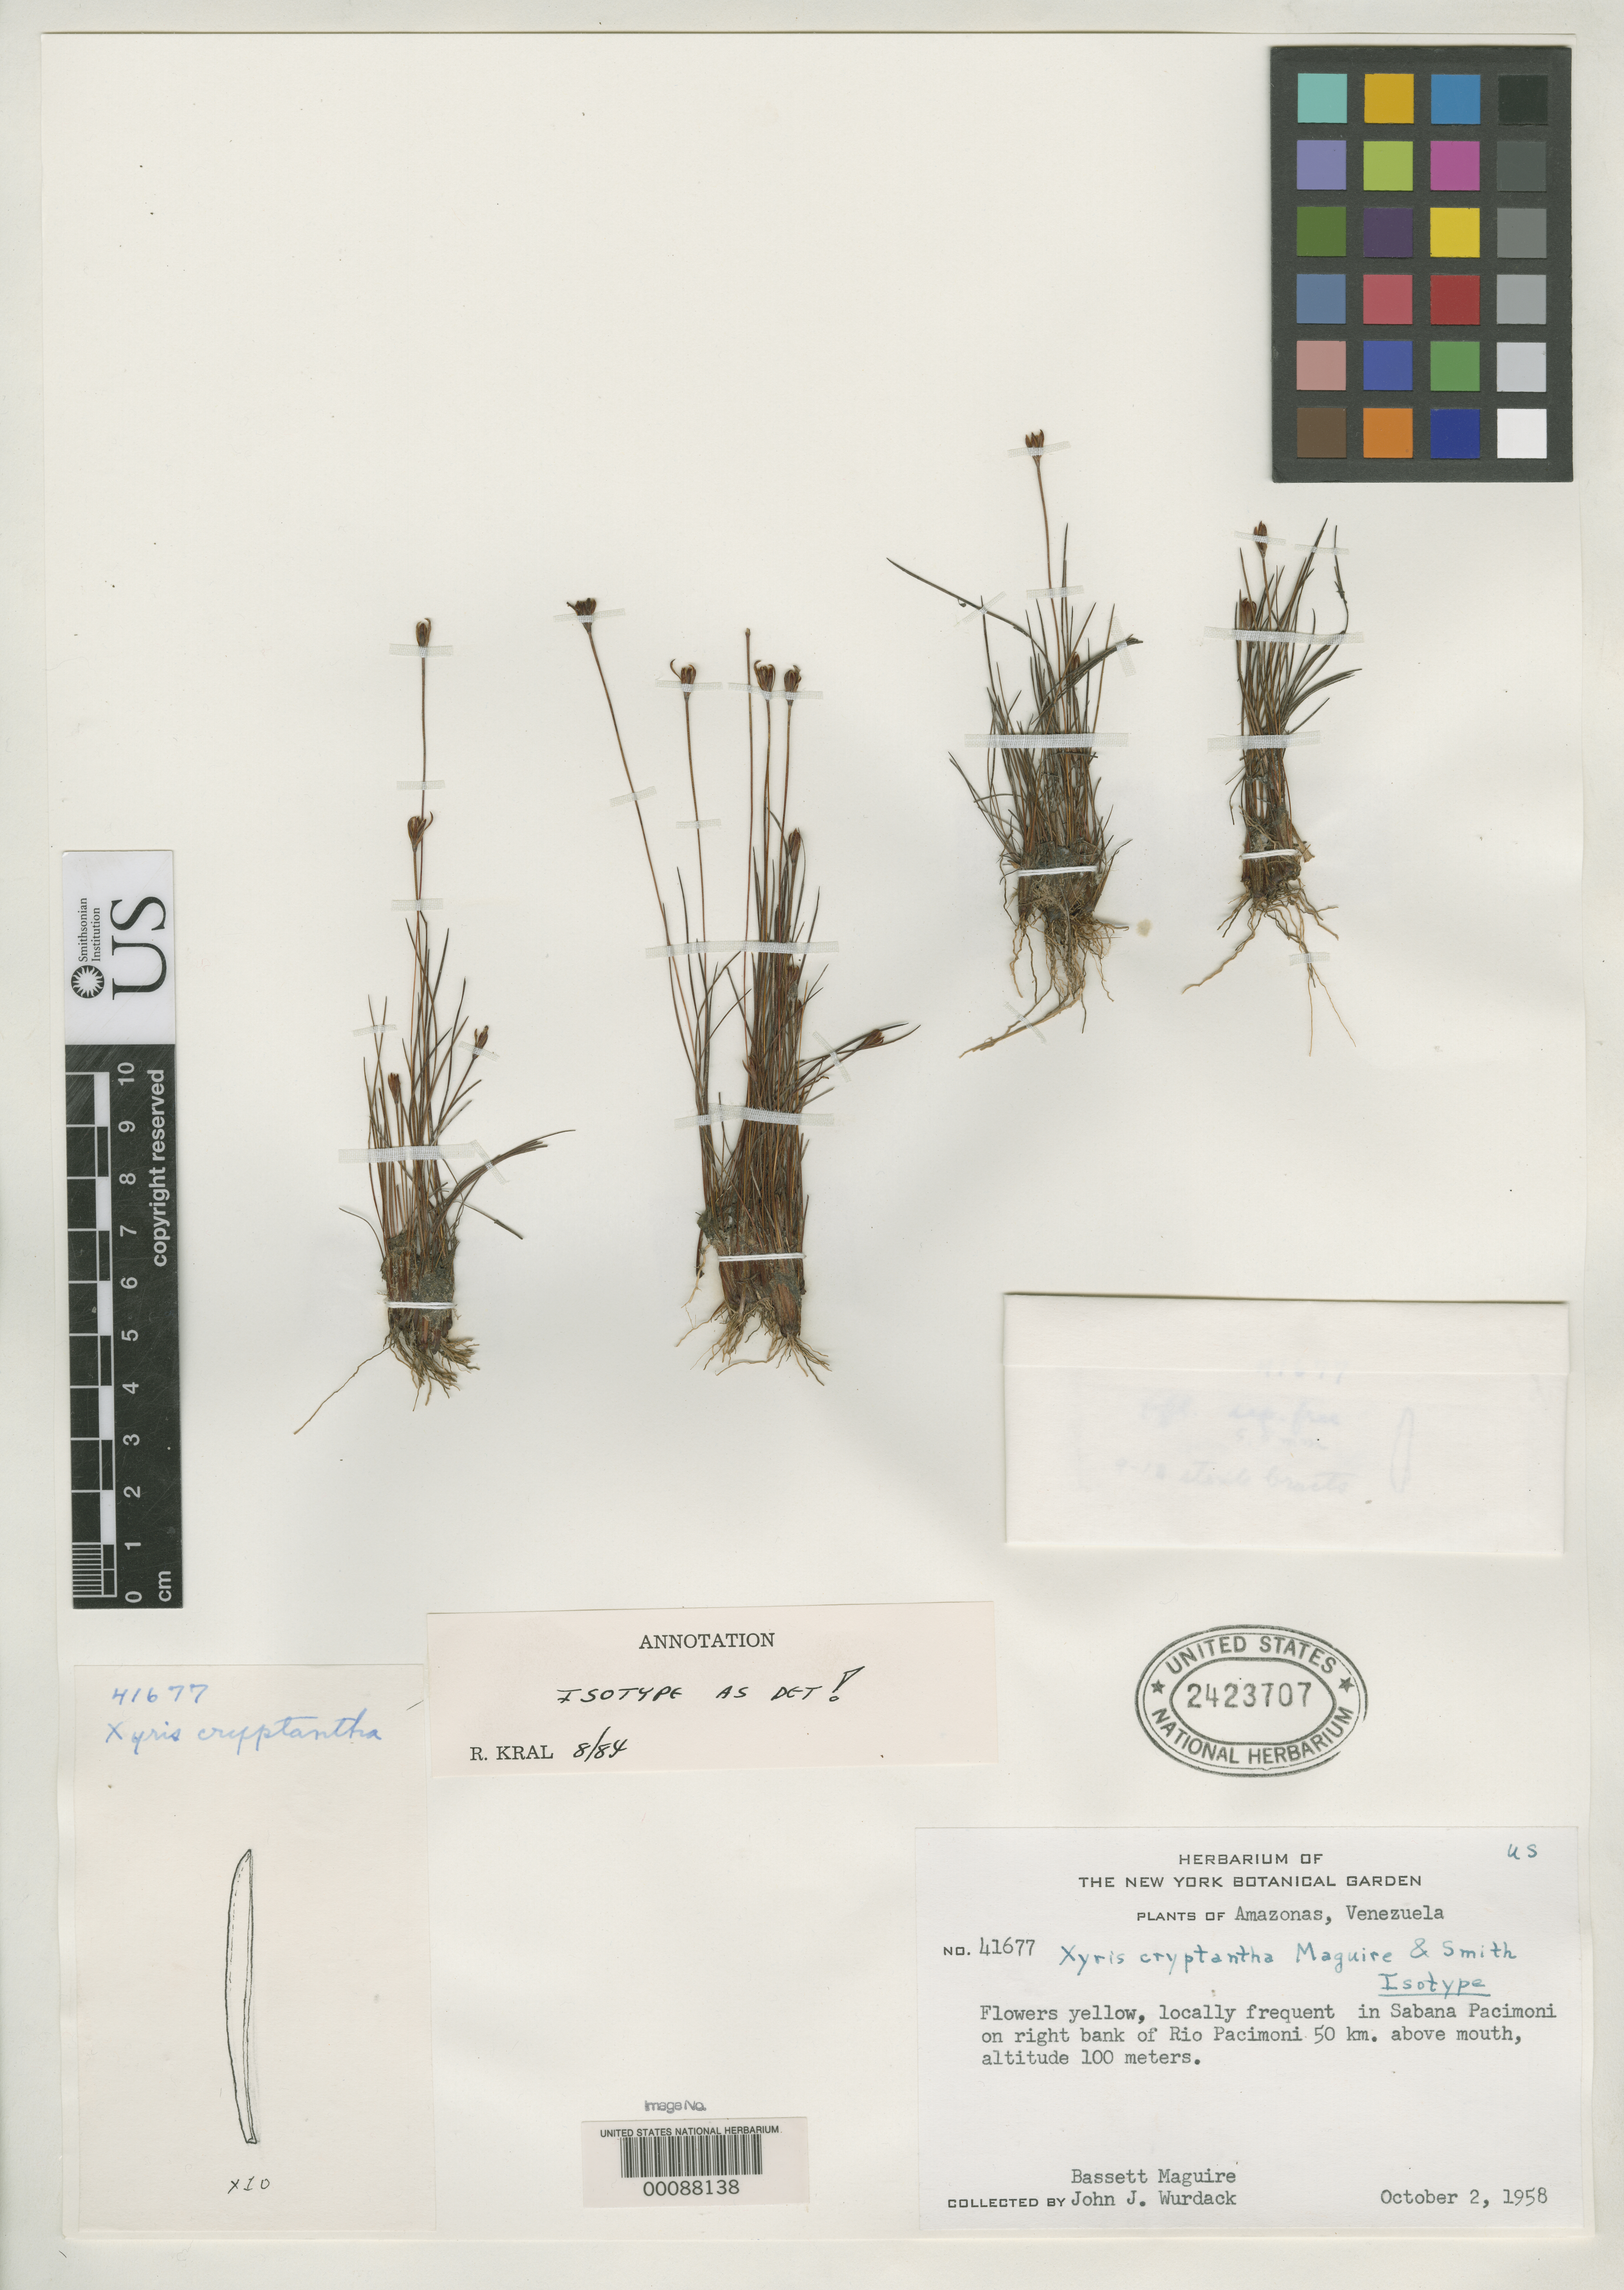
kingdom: Plantae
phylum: Tracheophyta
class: Liliopsida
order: Poales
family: Xyridaceae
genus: Xyris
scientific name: Xyris cryptantha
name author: Maguire & L.B. Sm.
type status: Isotype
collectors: B. Maguire & J. J. Wurdack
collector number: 41677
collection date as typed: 02 Oct 1958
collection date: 1958-10-02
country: Venezuela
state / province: Amazonas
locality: Above mouth of Rio Pacimoni.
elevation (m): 100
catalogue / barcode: US 2423707